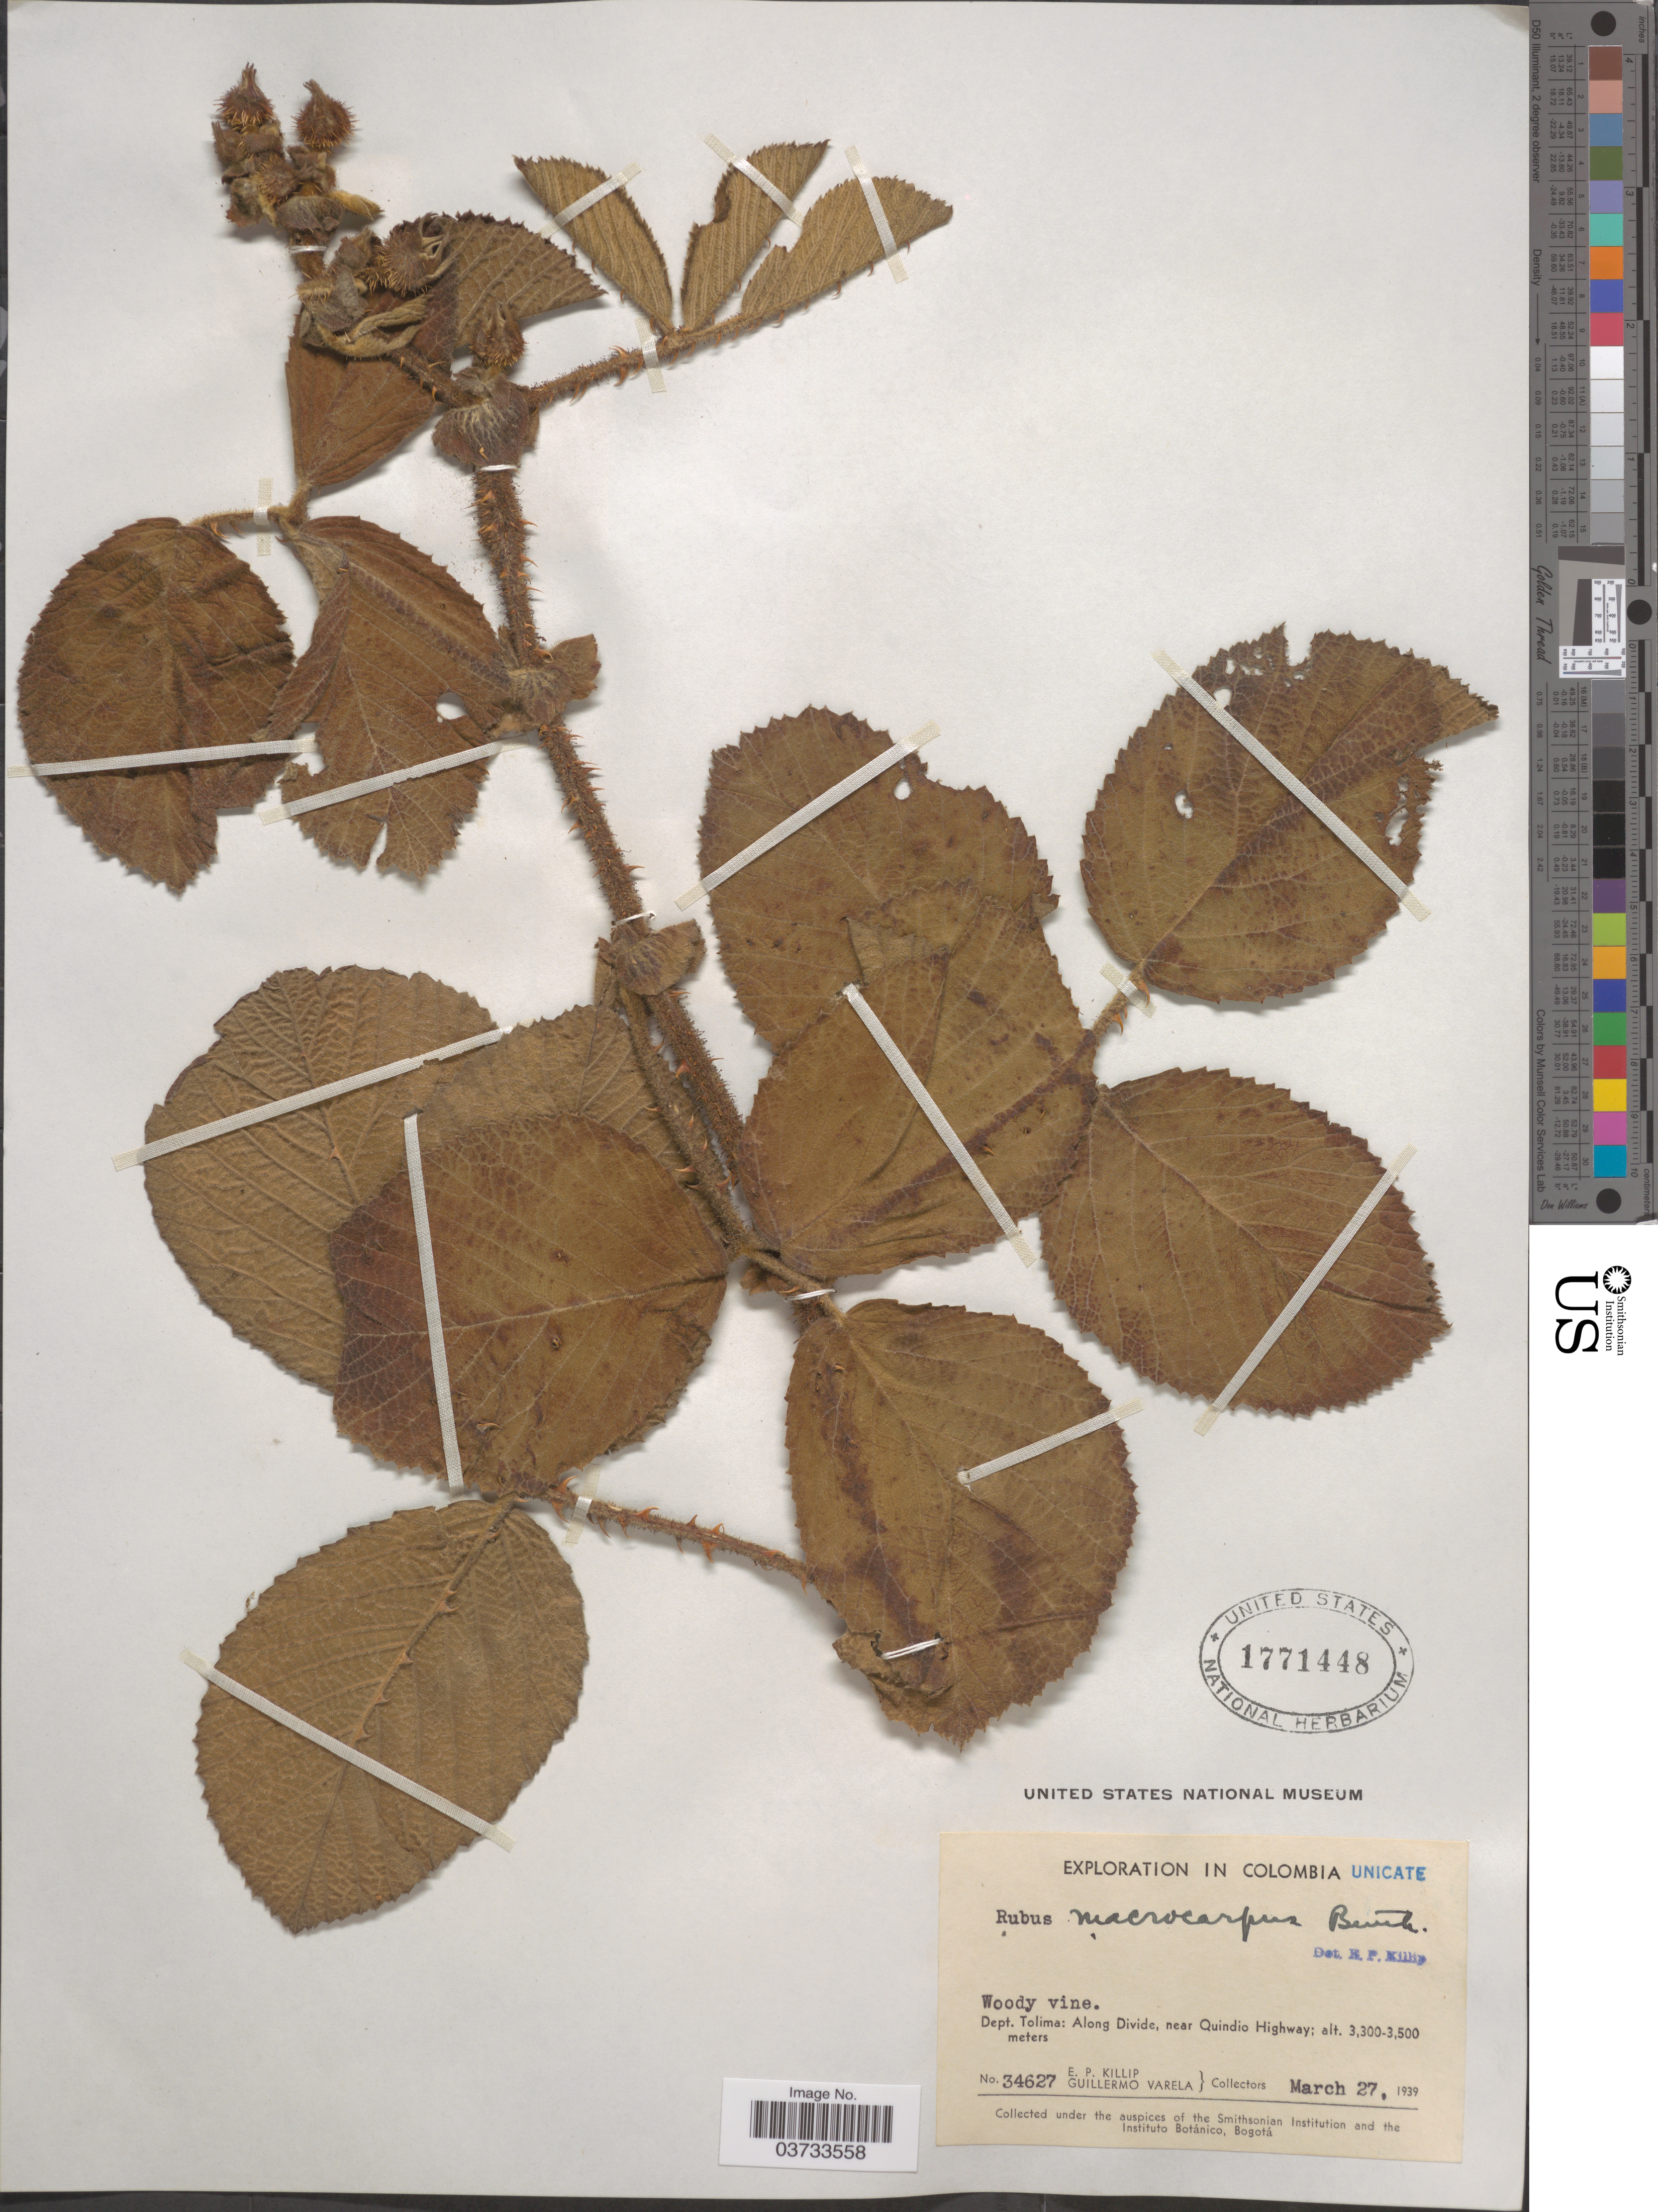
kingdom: Plantae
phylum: Tracheophyta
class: Magnoliopsida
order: Rosales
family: Rosaceae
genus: Rubus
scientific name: Rubus macrocarpus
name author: King ex C.B. Clarke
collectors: E. P. Killip & G. Varela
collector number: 34627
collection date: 1939-03-27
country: Colombia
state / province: Tolima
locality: Dept. Tolima: Along Divide, near Quindio Highway.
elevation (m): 3300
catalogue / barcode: US 1771448